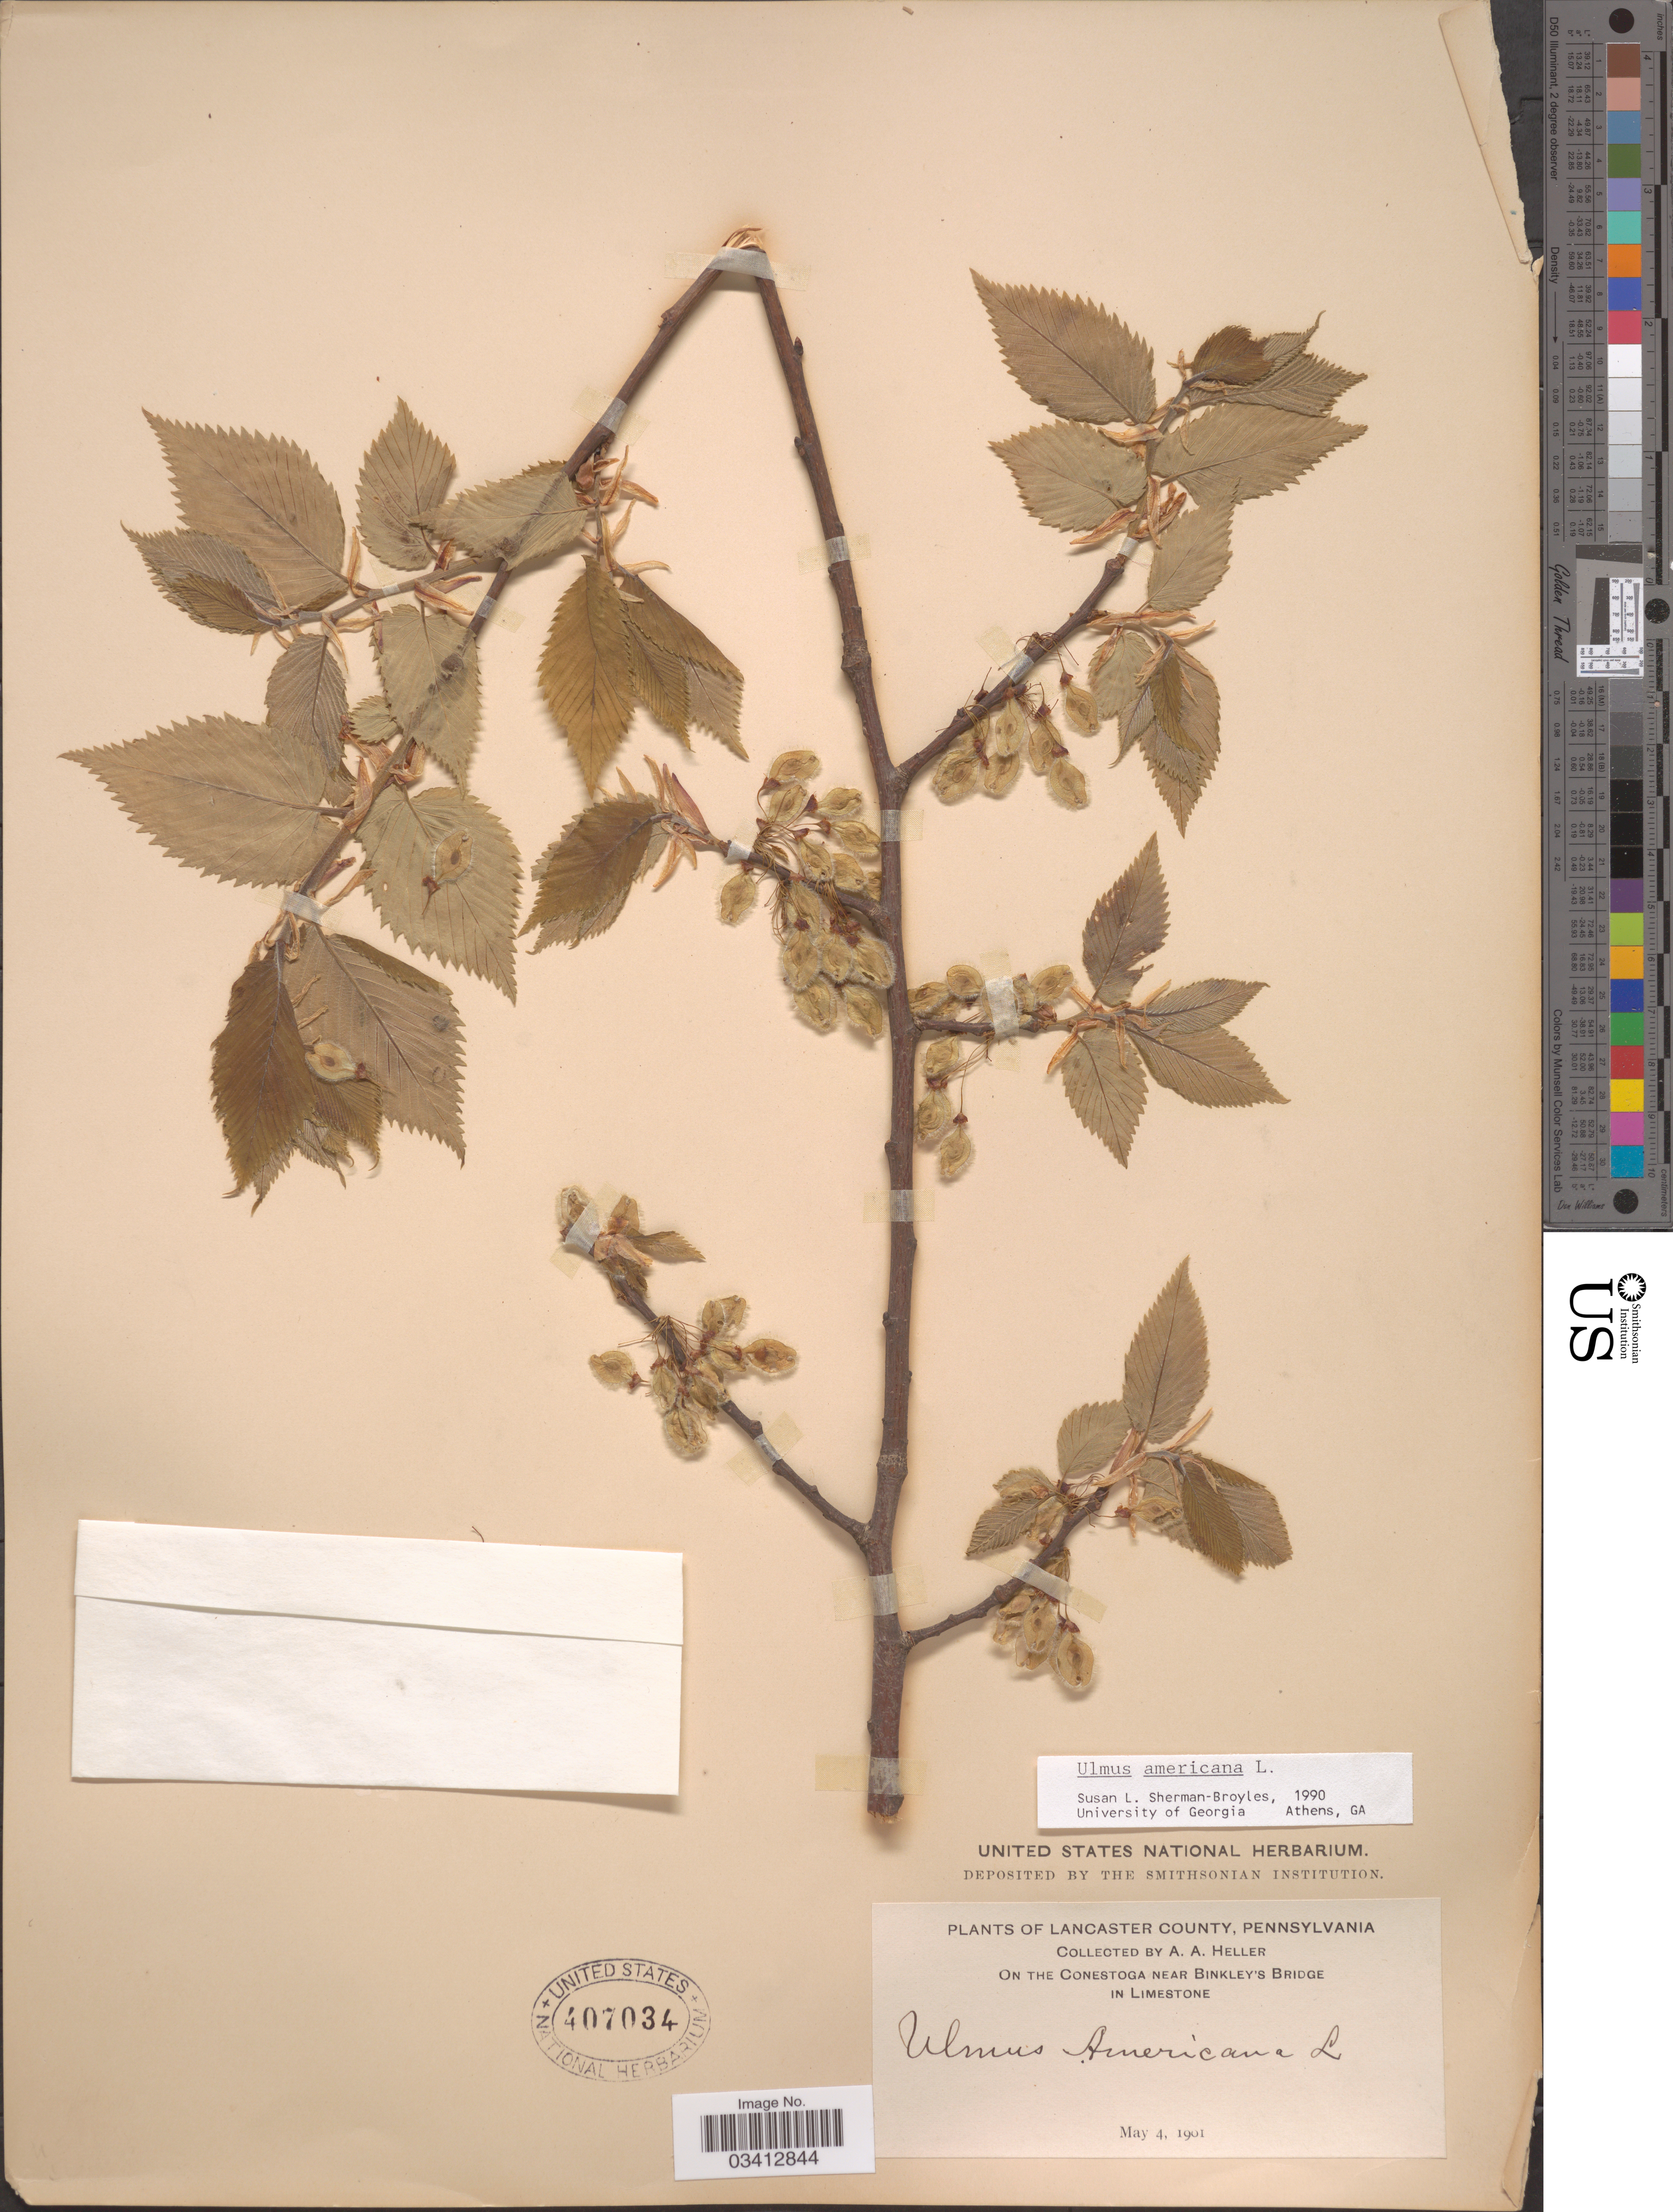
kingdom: Plantae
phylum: Tracheophyta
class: Magnoliopsida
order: Rosales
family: Ulmaceae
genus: Ulmus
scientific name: Ulmus americana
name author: L.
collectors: A. A. Heller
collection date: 1901-05-04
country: United States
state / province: Pennsylvania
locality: Lancaster County. On The Conestoga near Binkley's Bridge in limestone.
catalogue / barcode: US 407034